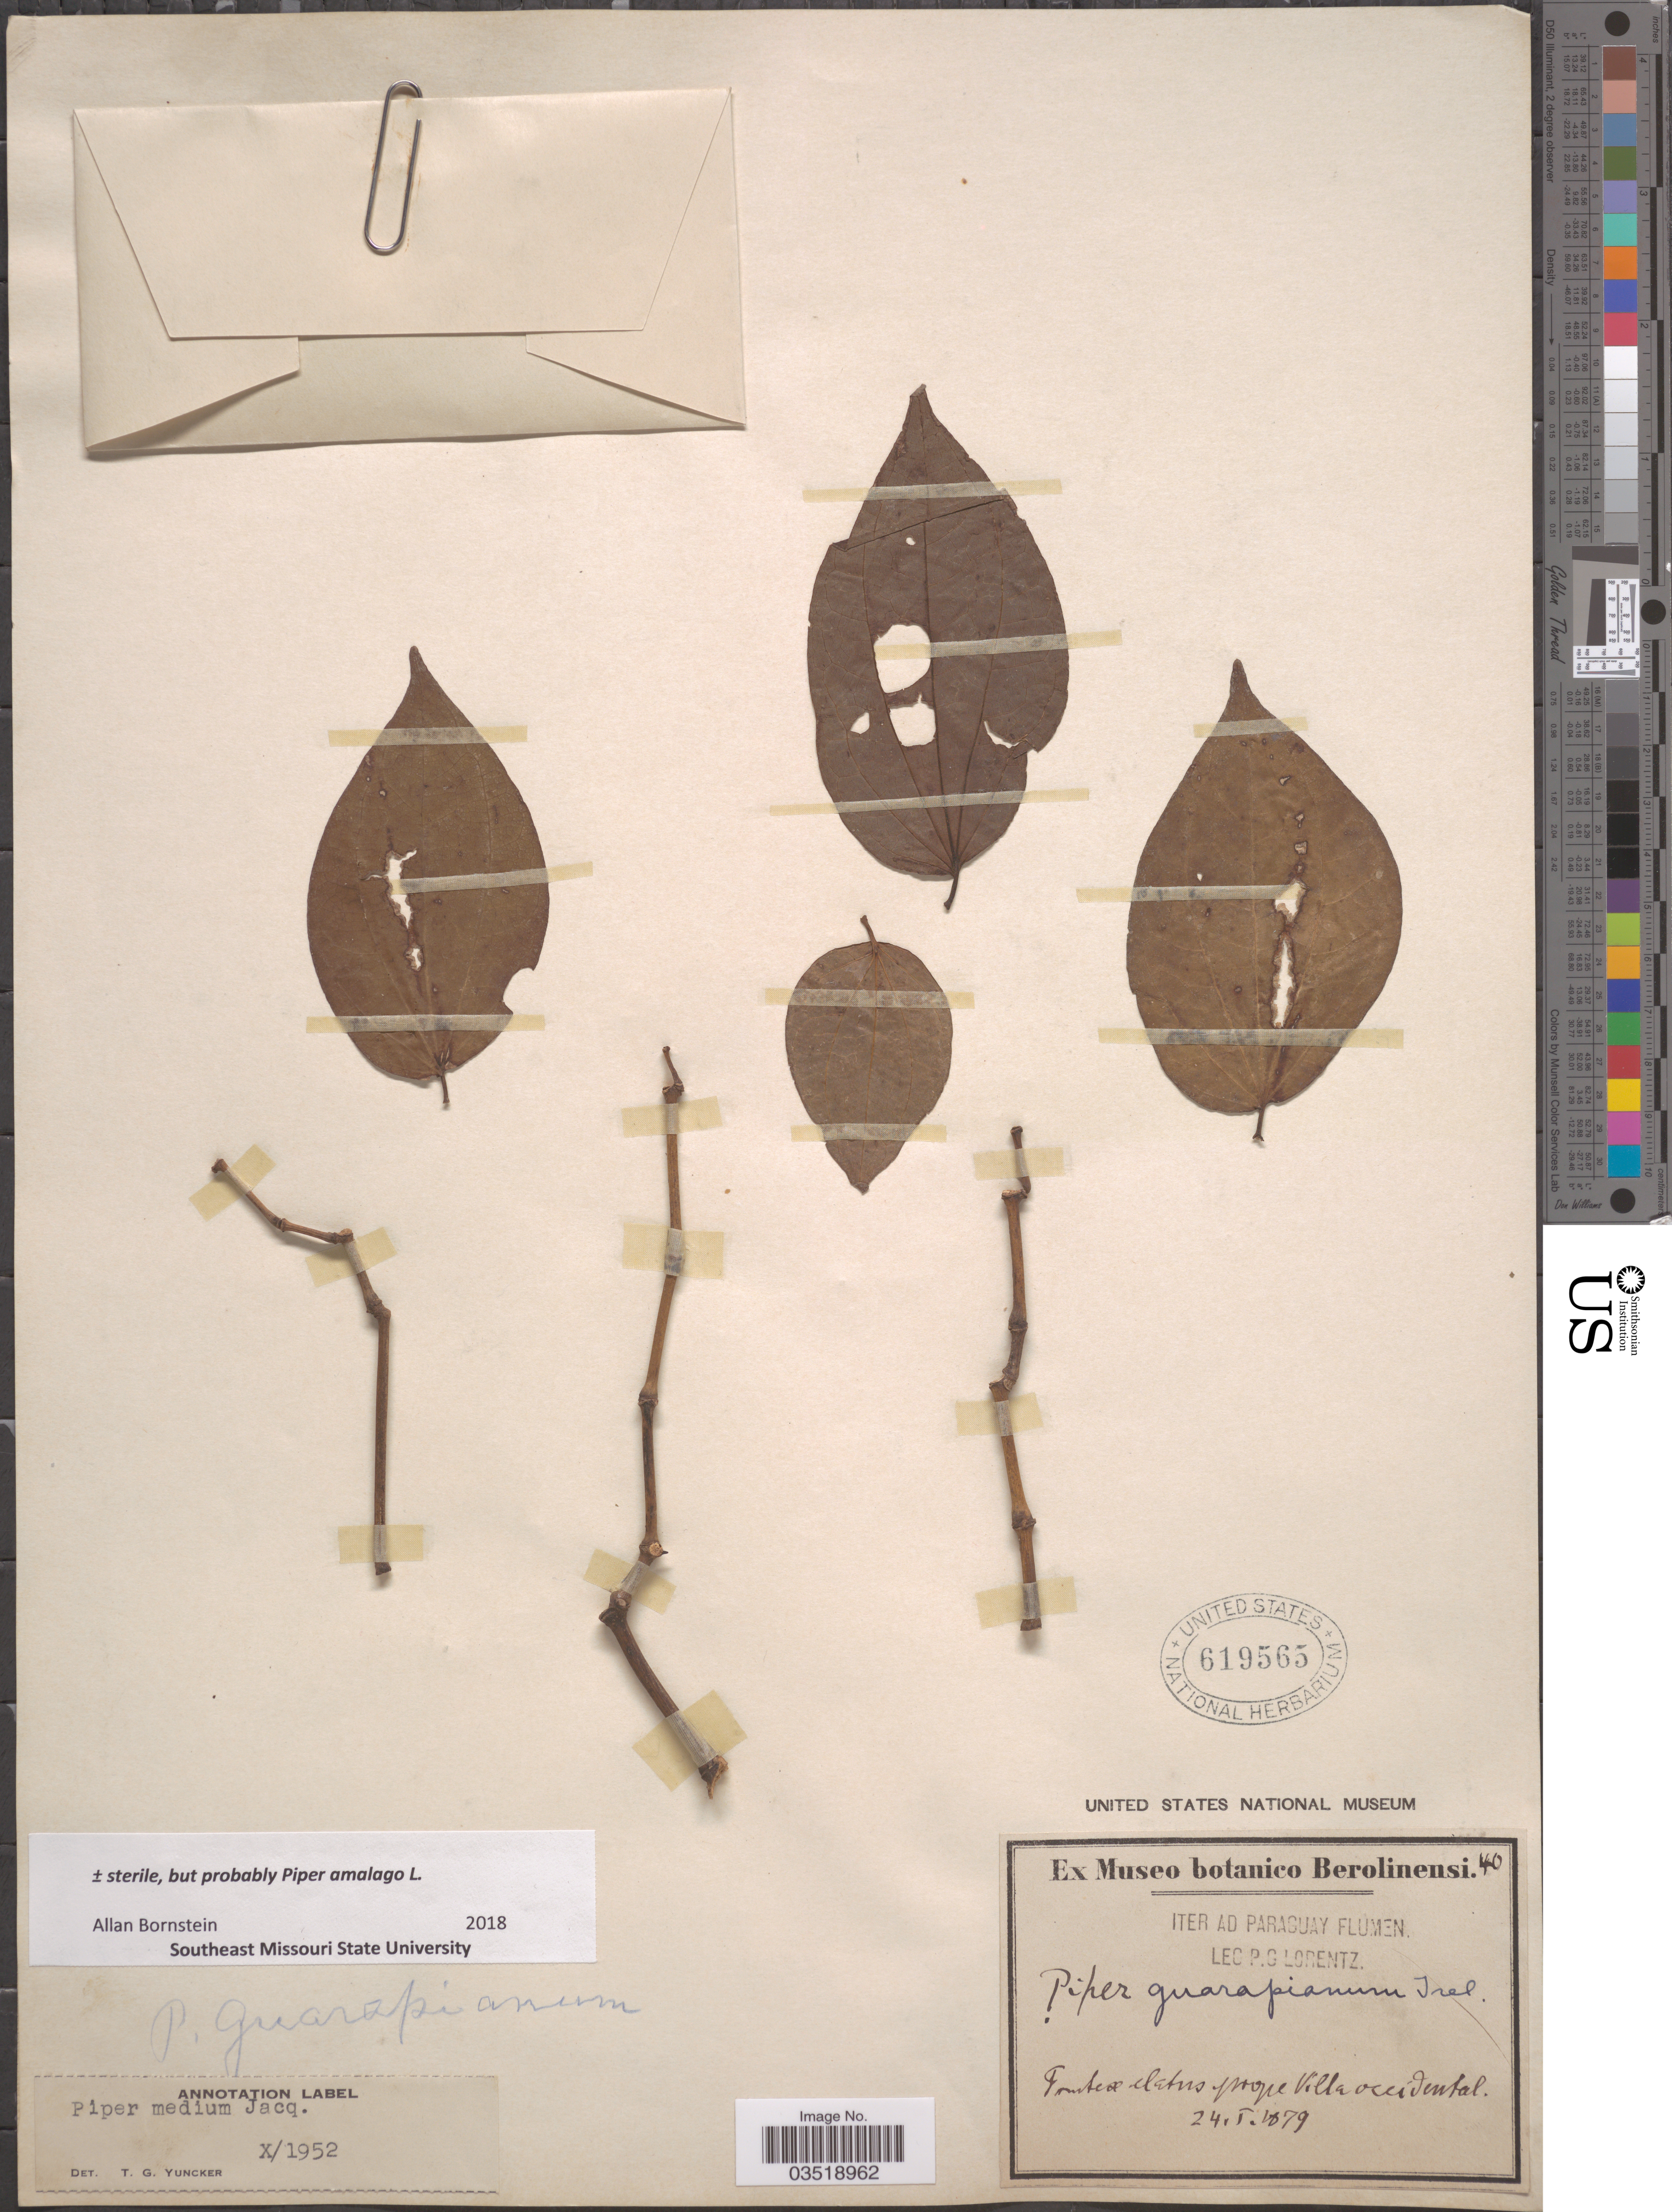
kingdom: Plantae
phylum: Tracheophyta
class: Magnoliopsida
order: Piperales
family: Piperaceae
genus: Piper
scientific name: Piper amalago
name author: L.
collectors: P. G. Lorentz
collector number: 40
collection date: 1879-05-24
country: Paraguay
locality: Frontese detns prope Villa occidental.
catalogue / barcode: US 619565